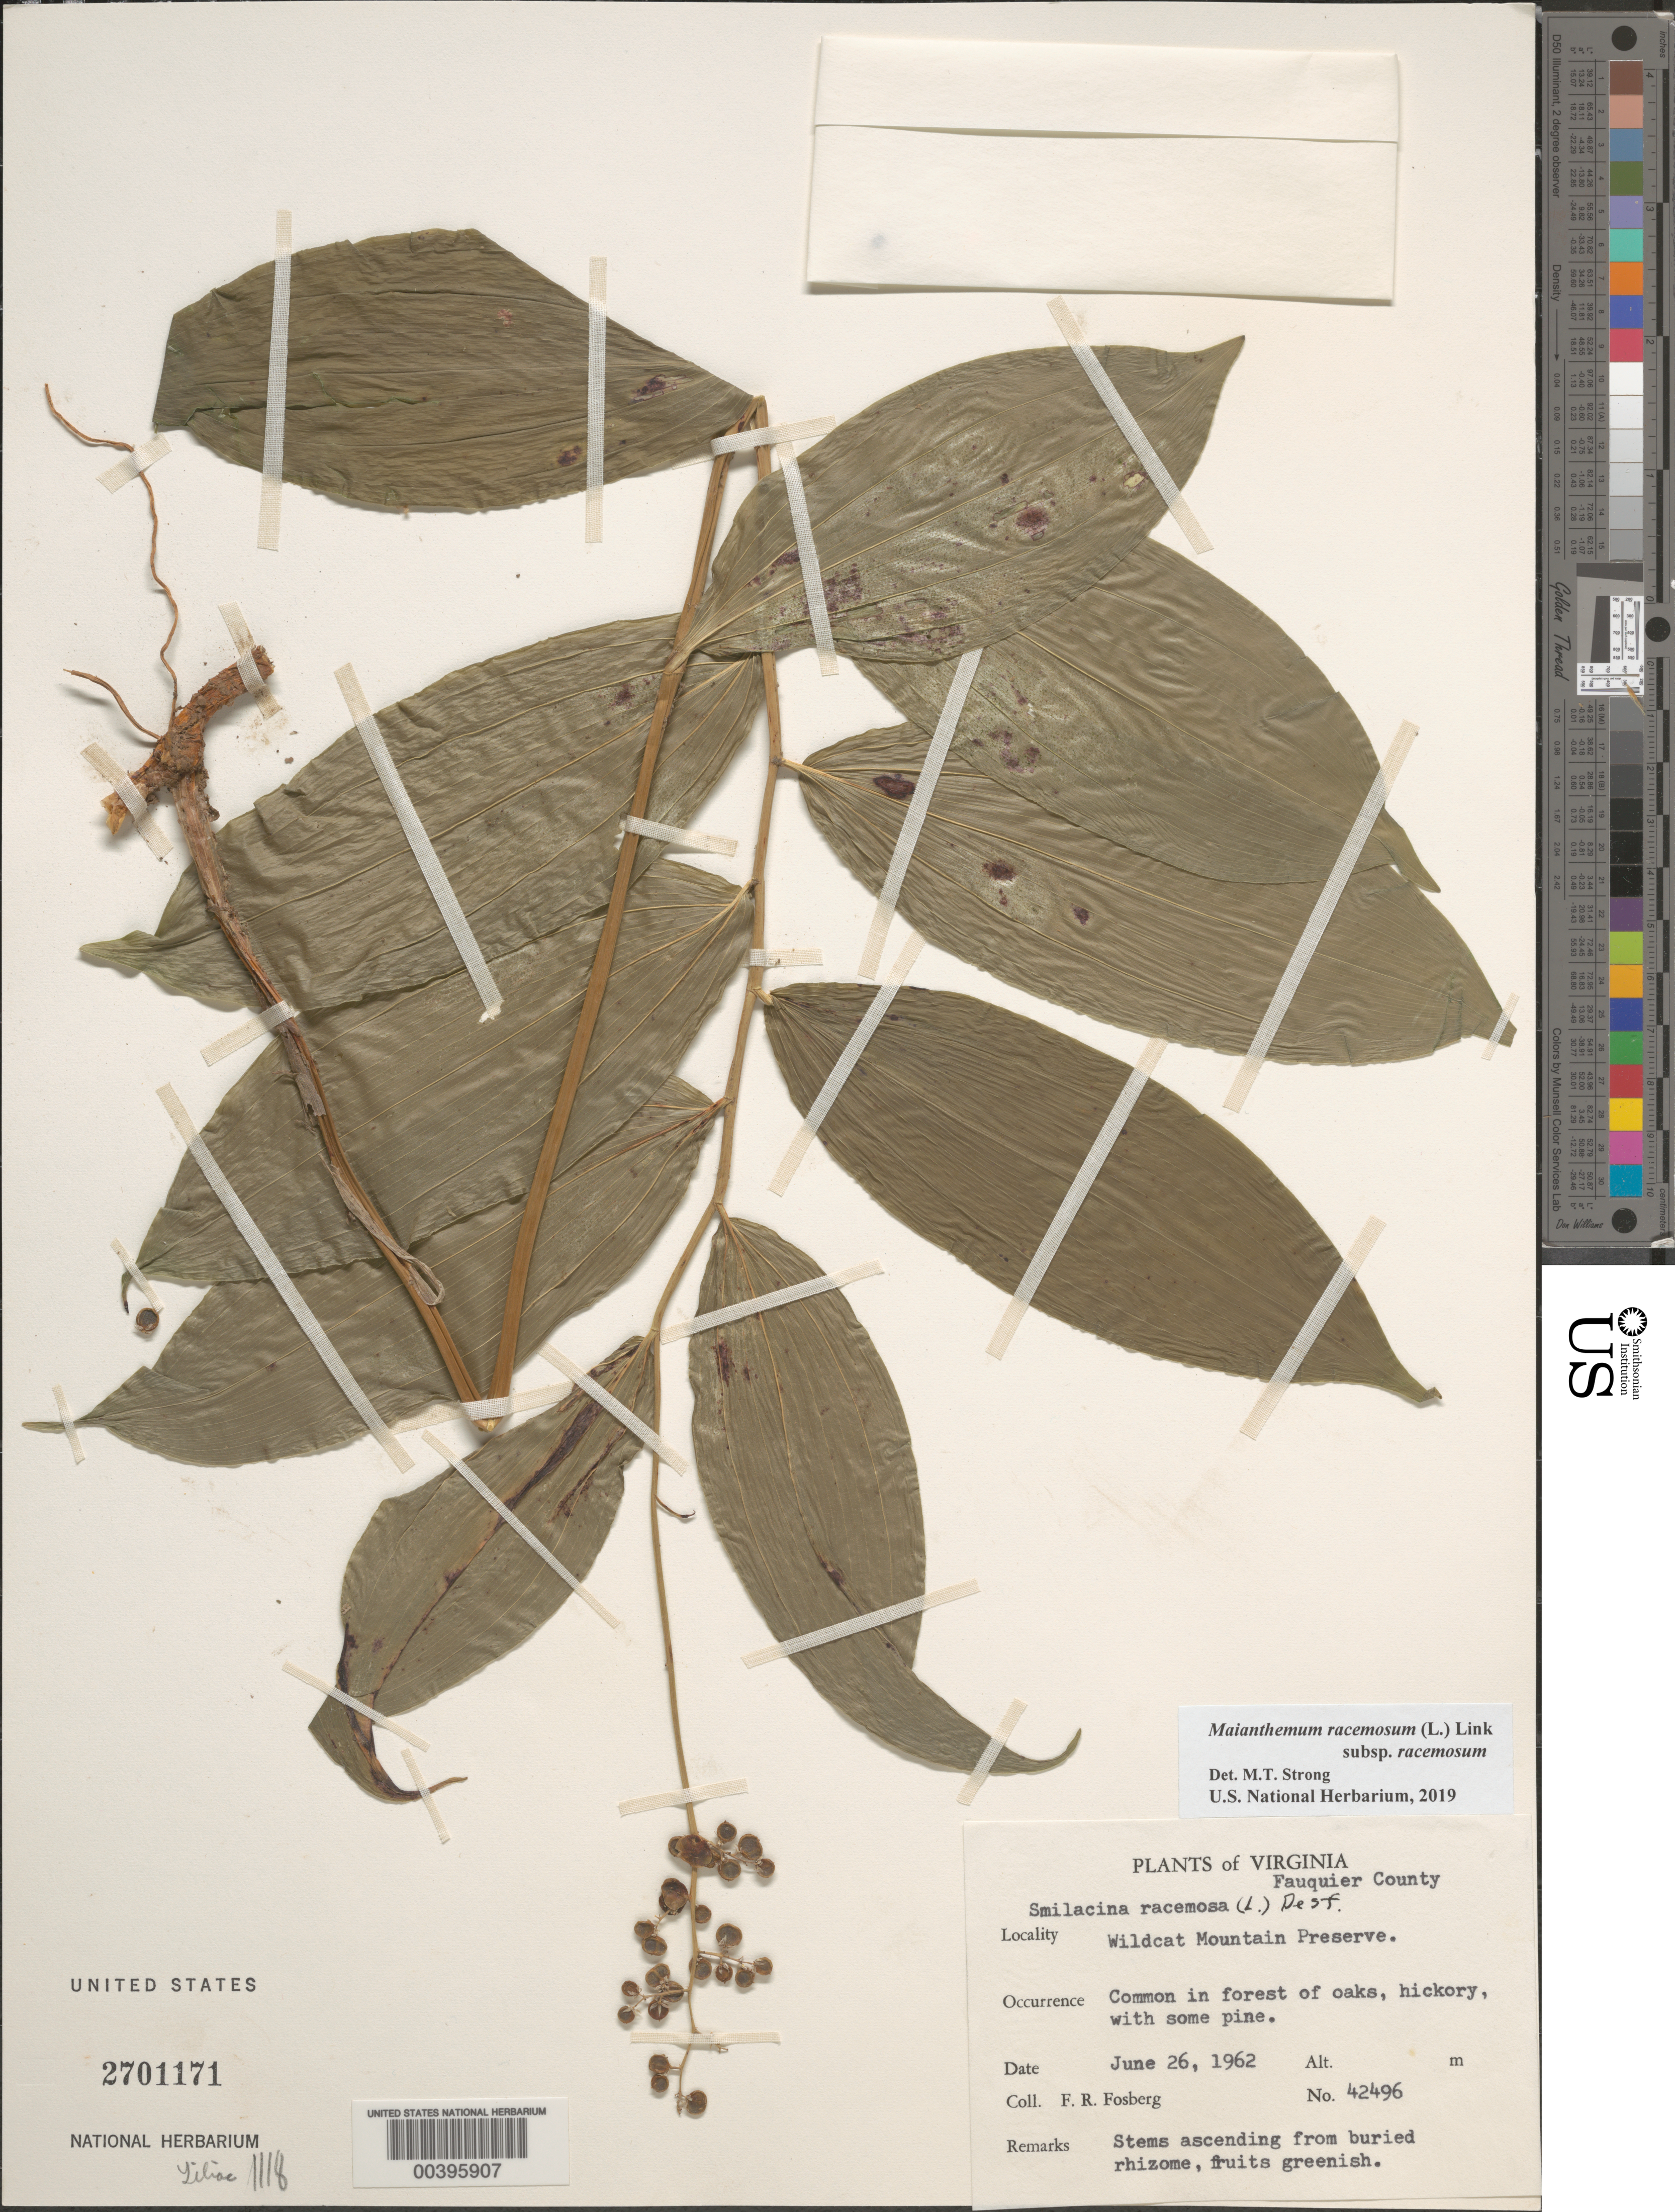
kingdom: Plantae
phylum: Tracheophyta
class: Liliopsida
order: Asparagales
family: Asparagaceae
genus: Maianthemum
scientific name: Maianthemum racemosum subsp. racemosum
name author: (L.) Link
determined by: Strong, Mark T., (BOT), Smithsonian Institution - National Museum of Natural History (UNITED STATES)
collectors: F. R. Fosberg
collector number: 42496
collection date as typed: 26 Jun 1962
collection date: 1962-06-26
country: United States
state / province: Virginia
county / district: Fauquier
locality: Wildcat Mountain Preserve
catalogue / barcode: US 2701171